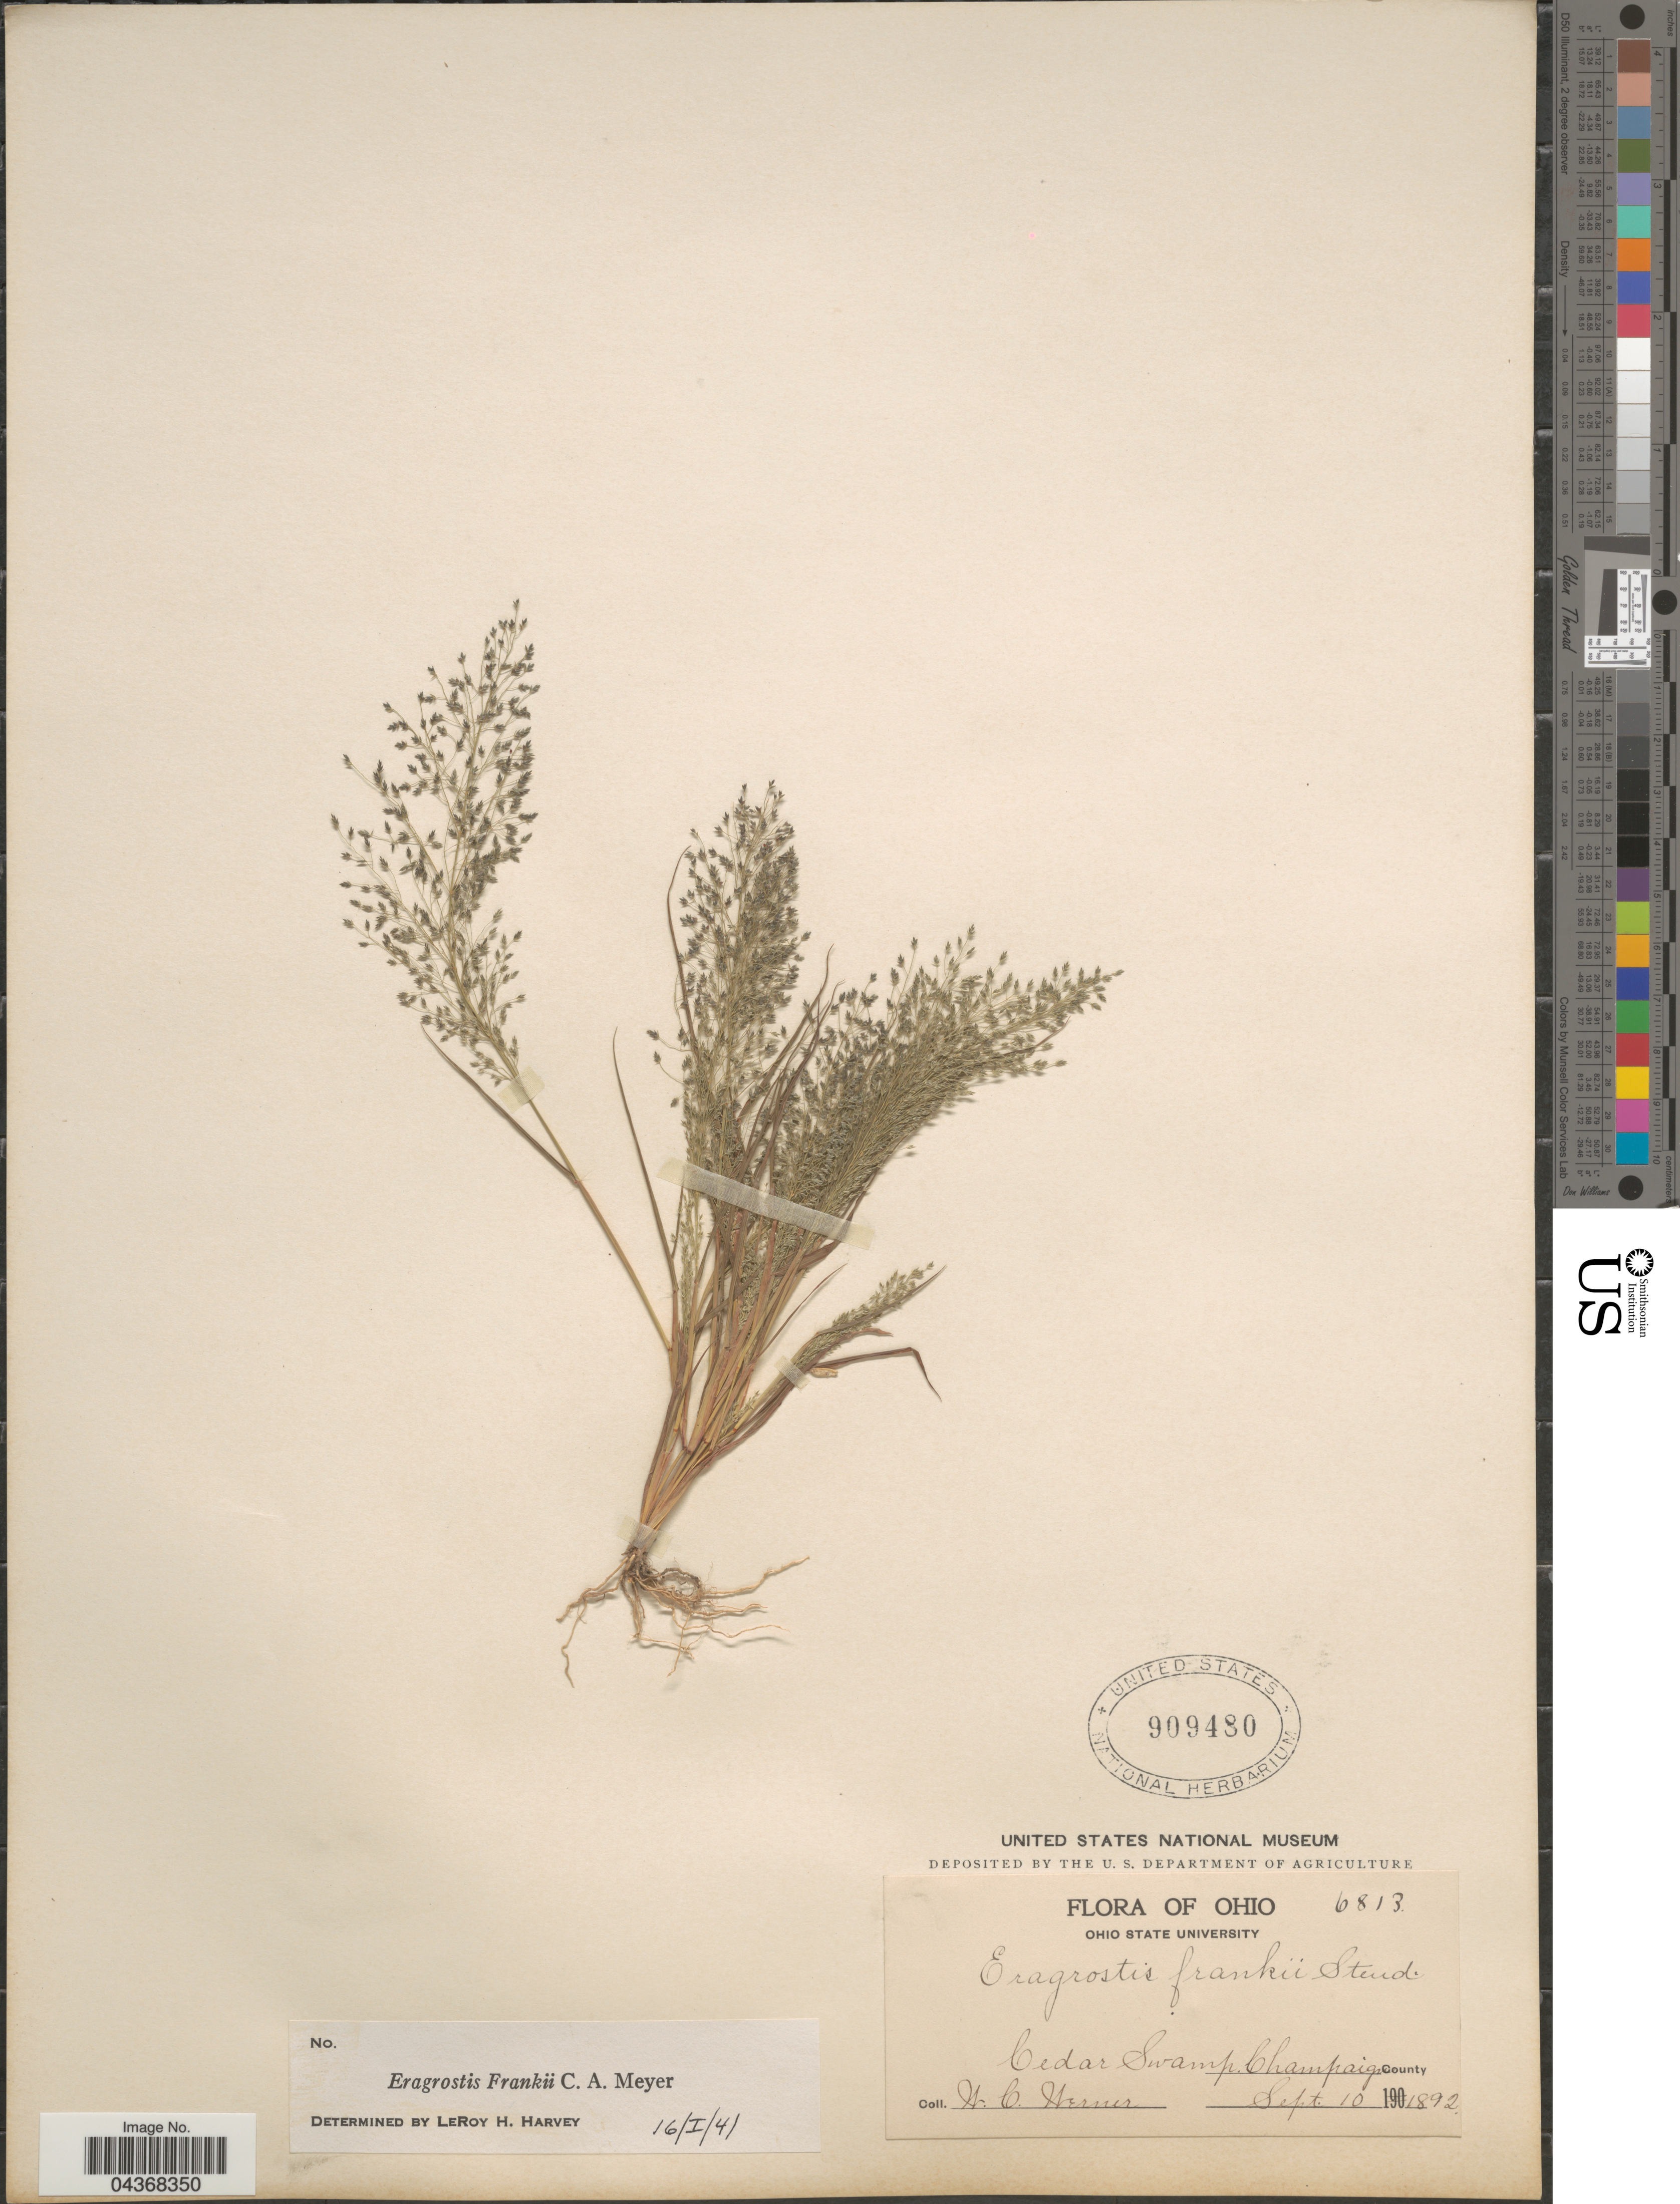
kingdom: Plantae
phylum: Tracheophyta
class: Liliopsida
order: Poales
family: Poaceae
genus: Eragrostis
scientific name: Eragrostis frankii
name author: C.A. Mey. ex Steud.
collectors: W. Werner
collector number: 6813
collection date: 1892-09-10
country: United States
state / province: Ohio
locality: Cedar Swamp. Champaign County.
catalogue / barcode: US 909480